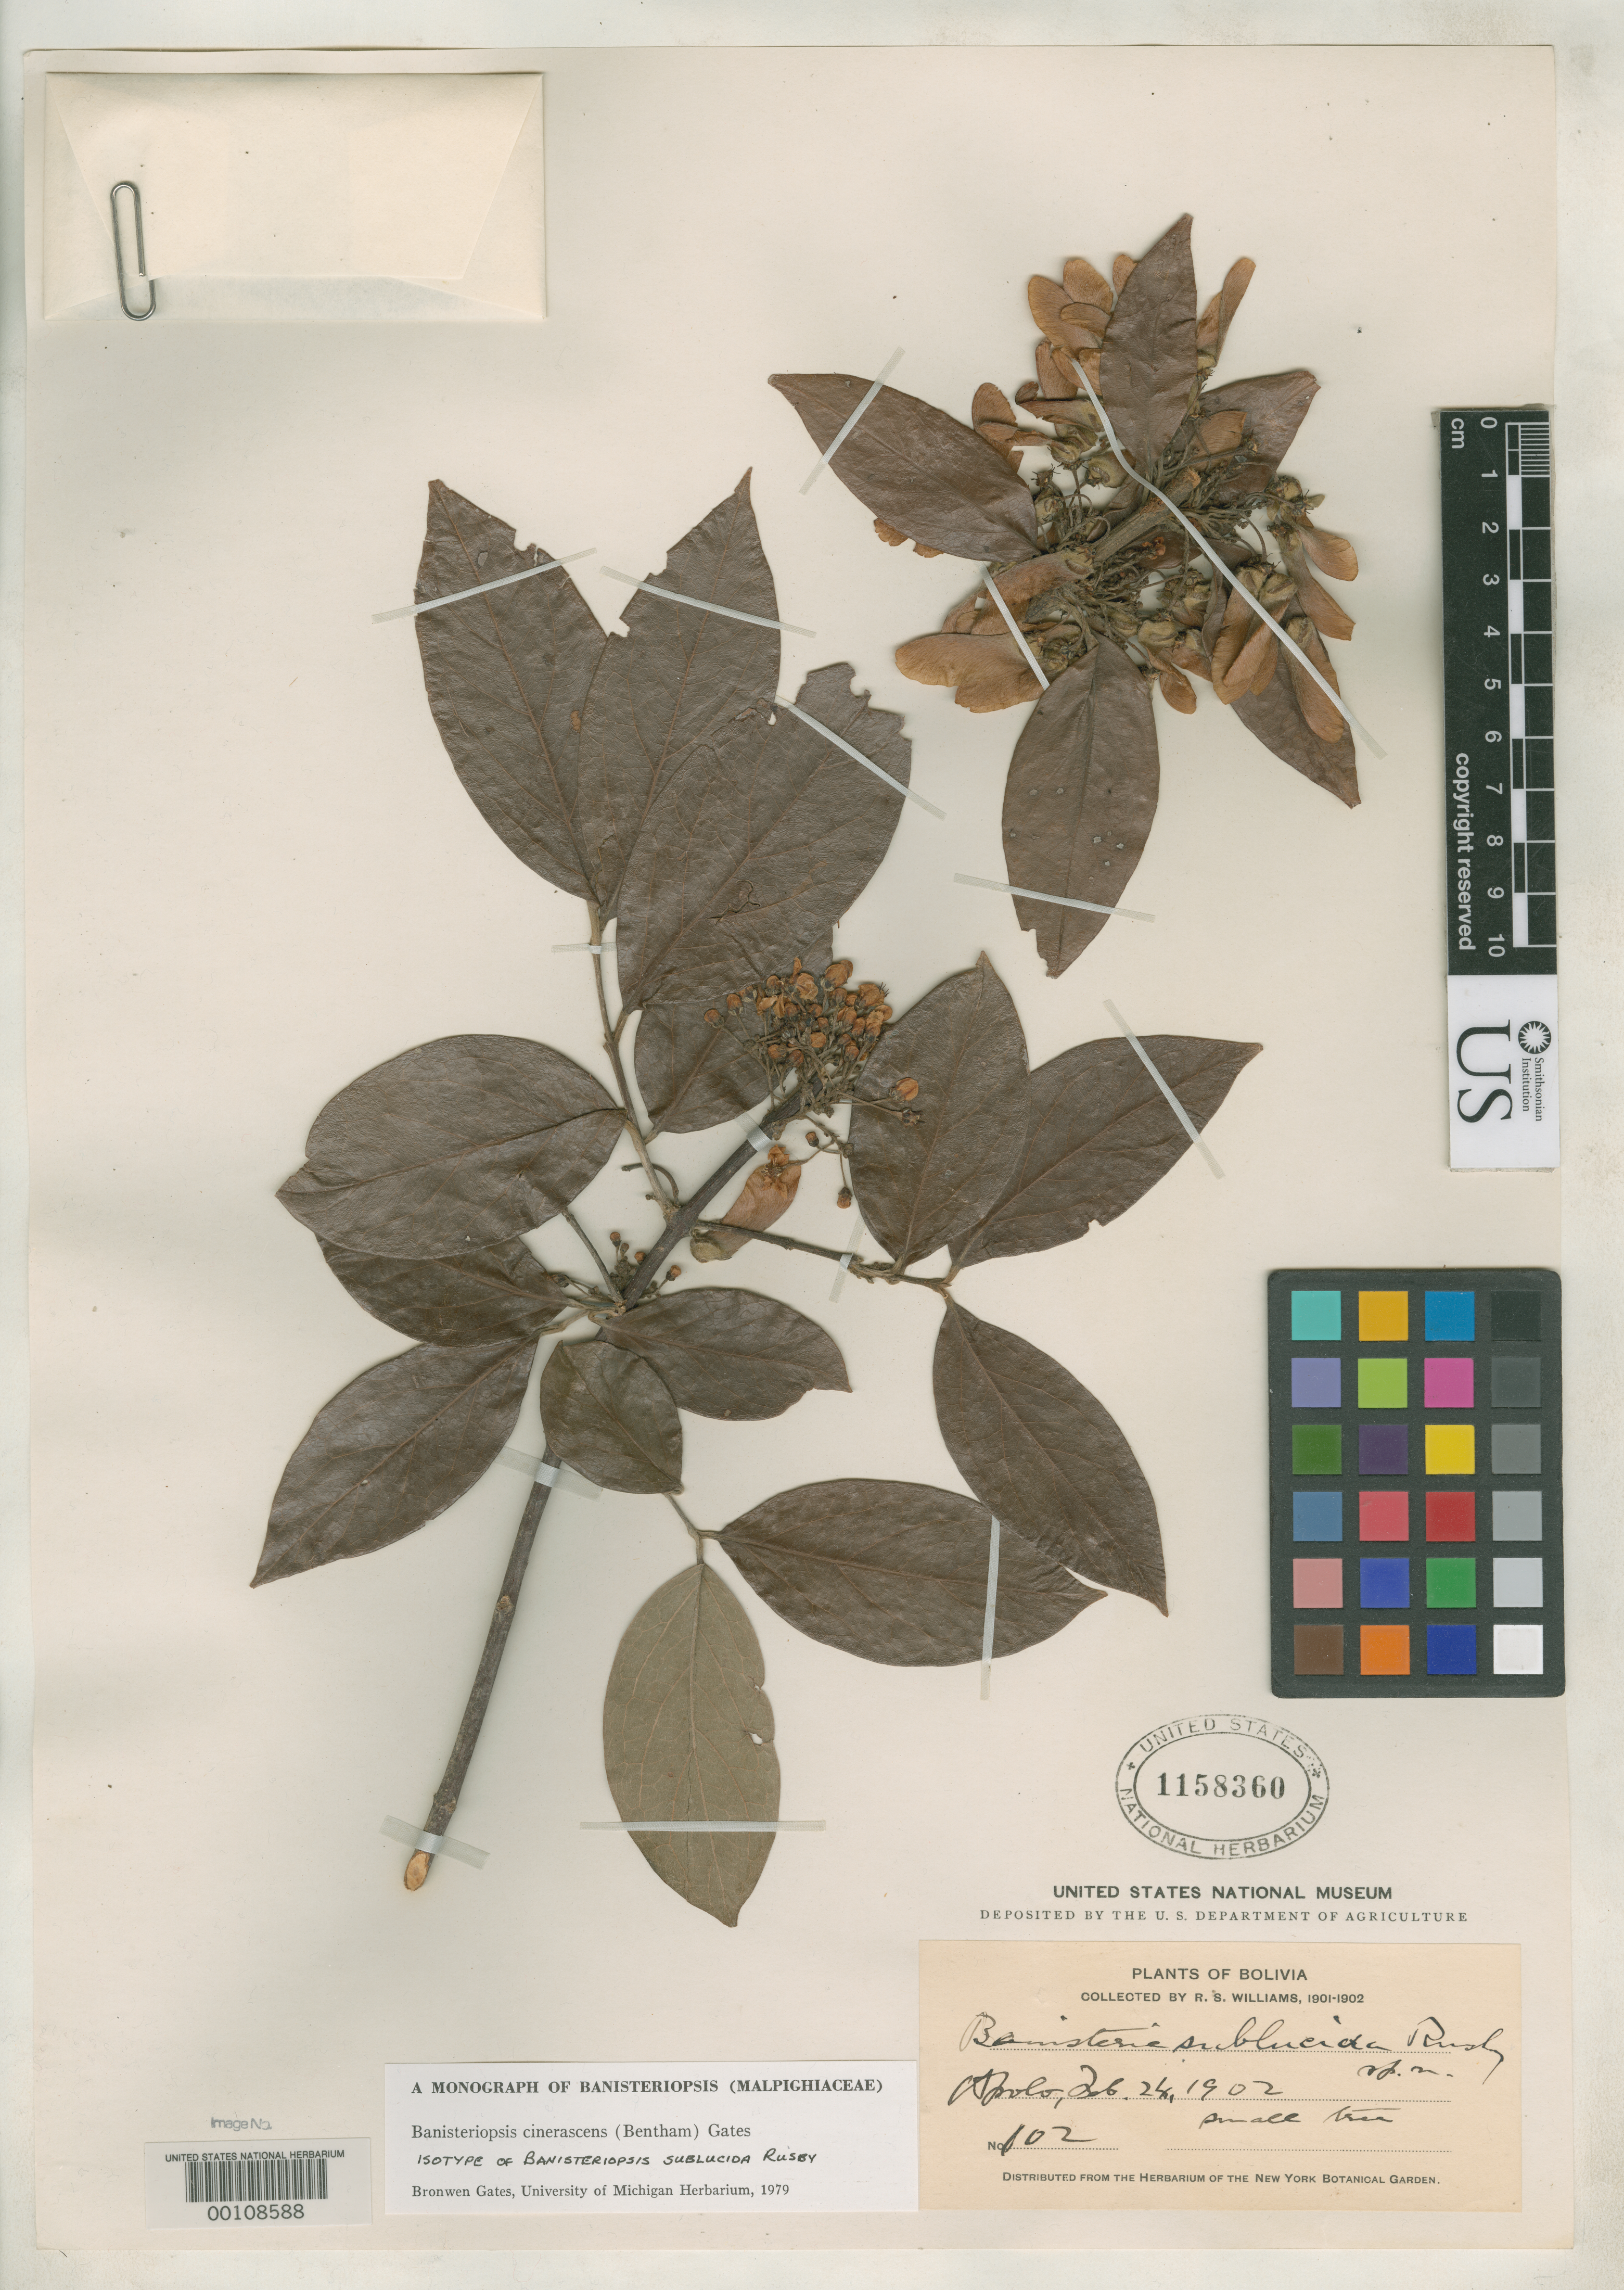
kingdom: Plantae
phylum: Tracheophyta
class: Magnoliopsida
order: Malpighiales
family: Malpighiaceae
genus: Banisteriopsis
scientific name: Banisteriopsis sublucida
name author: Rusby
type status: Isotype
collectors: R. S. Williams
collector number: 102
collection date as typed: Feb. 24, 1902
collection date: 1902-02-24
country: Bolivia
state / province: La Paz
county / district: Franz Tamayo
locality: Apolo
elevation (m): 1463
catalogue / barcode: US 1158360